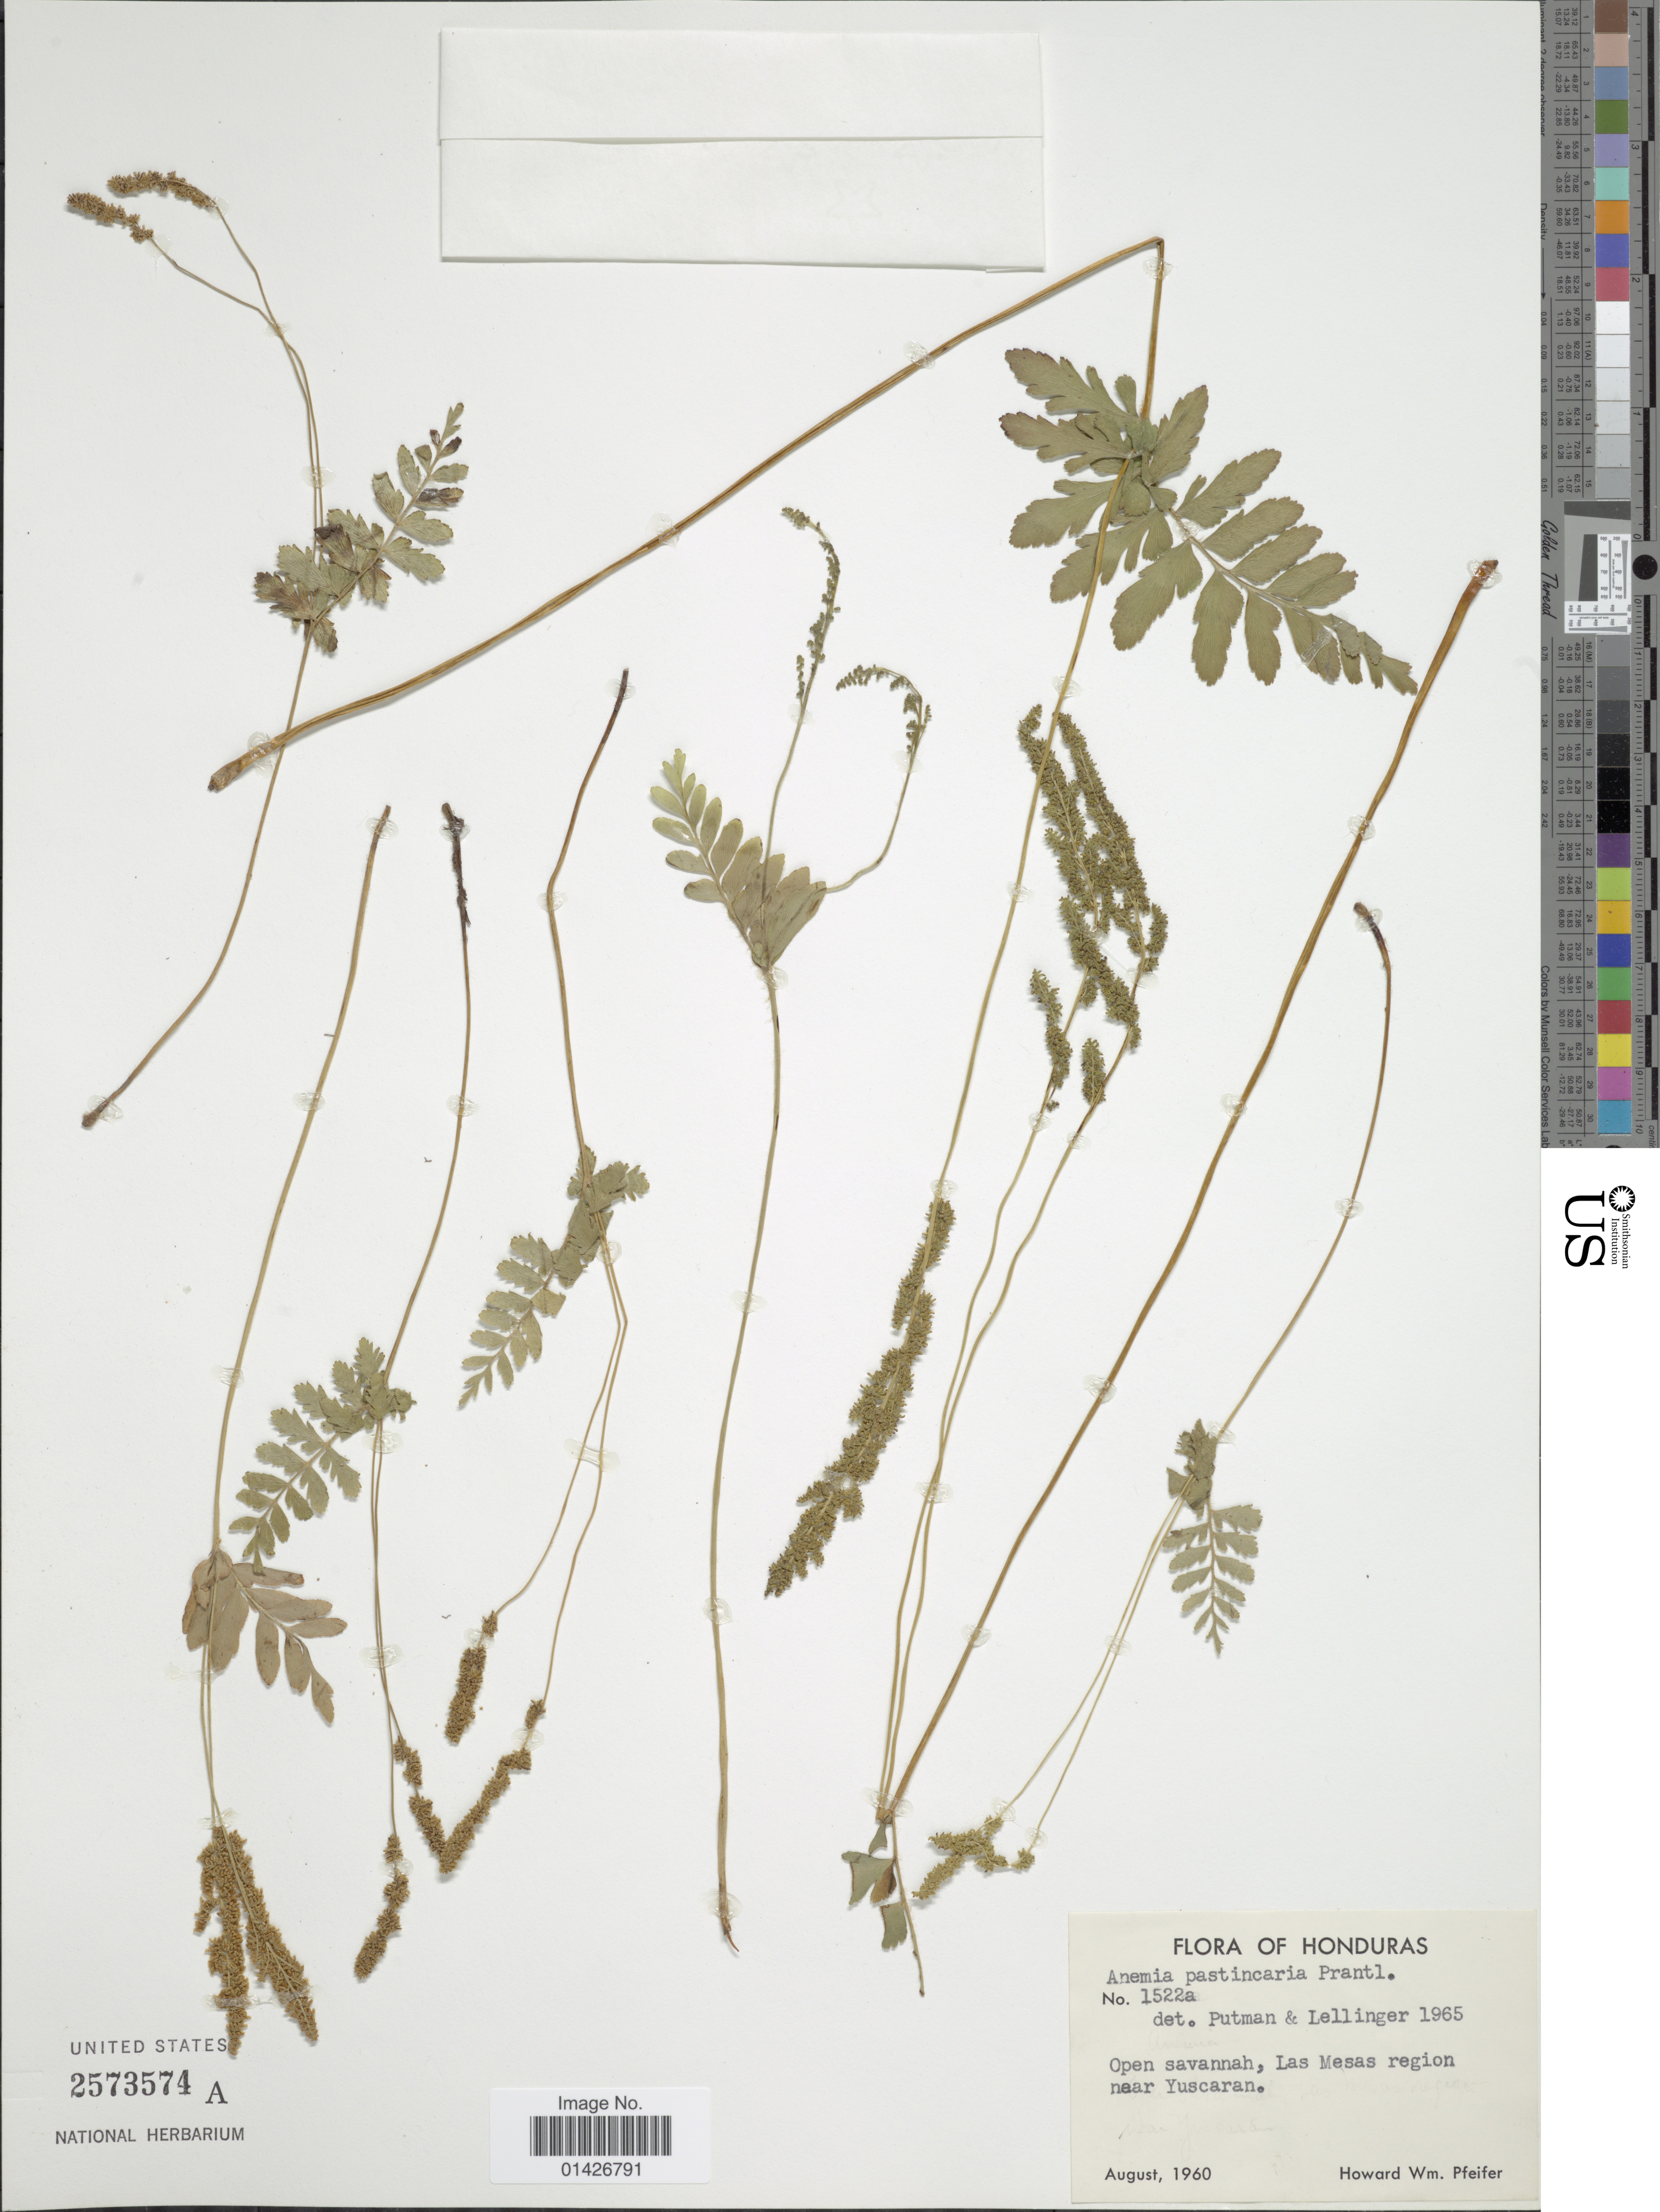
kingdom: Plantae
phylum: Tracheophyta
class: Polypodiopsida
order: Schizaeales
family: Anemiaceae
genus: Anemia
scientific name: Anemia pastinacaria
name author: Moritz ex Prantl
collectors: H. W. Pfeifer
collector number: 1522a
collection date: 1960-08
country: Honduras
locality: Open savannah, las mesas region near Yuscaran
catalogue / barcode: US 2573574A